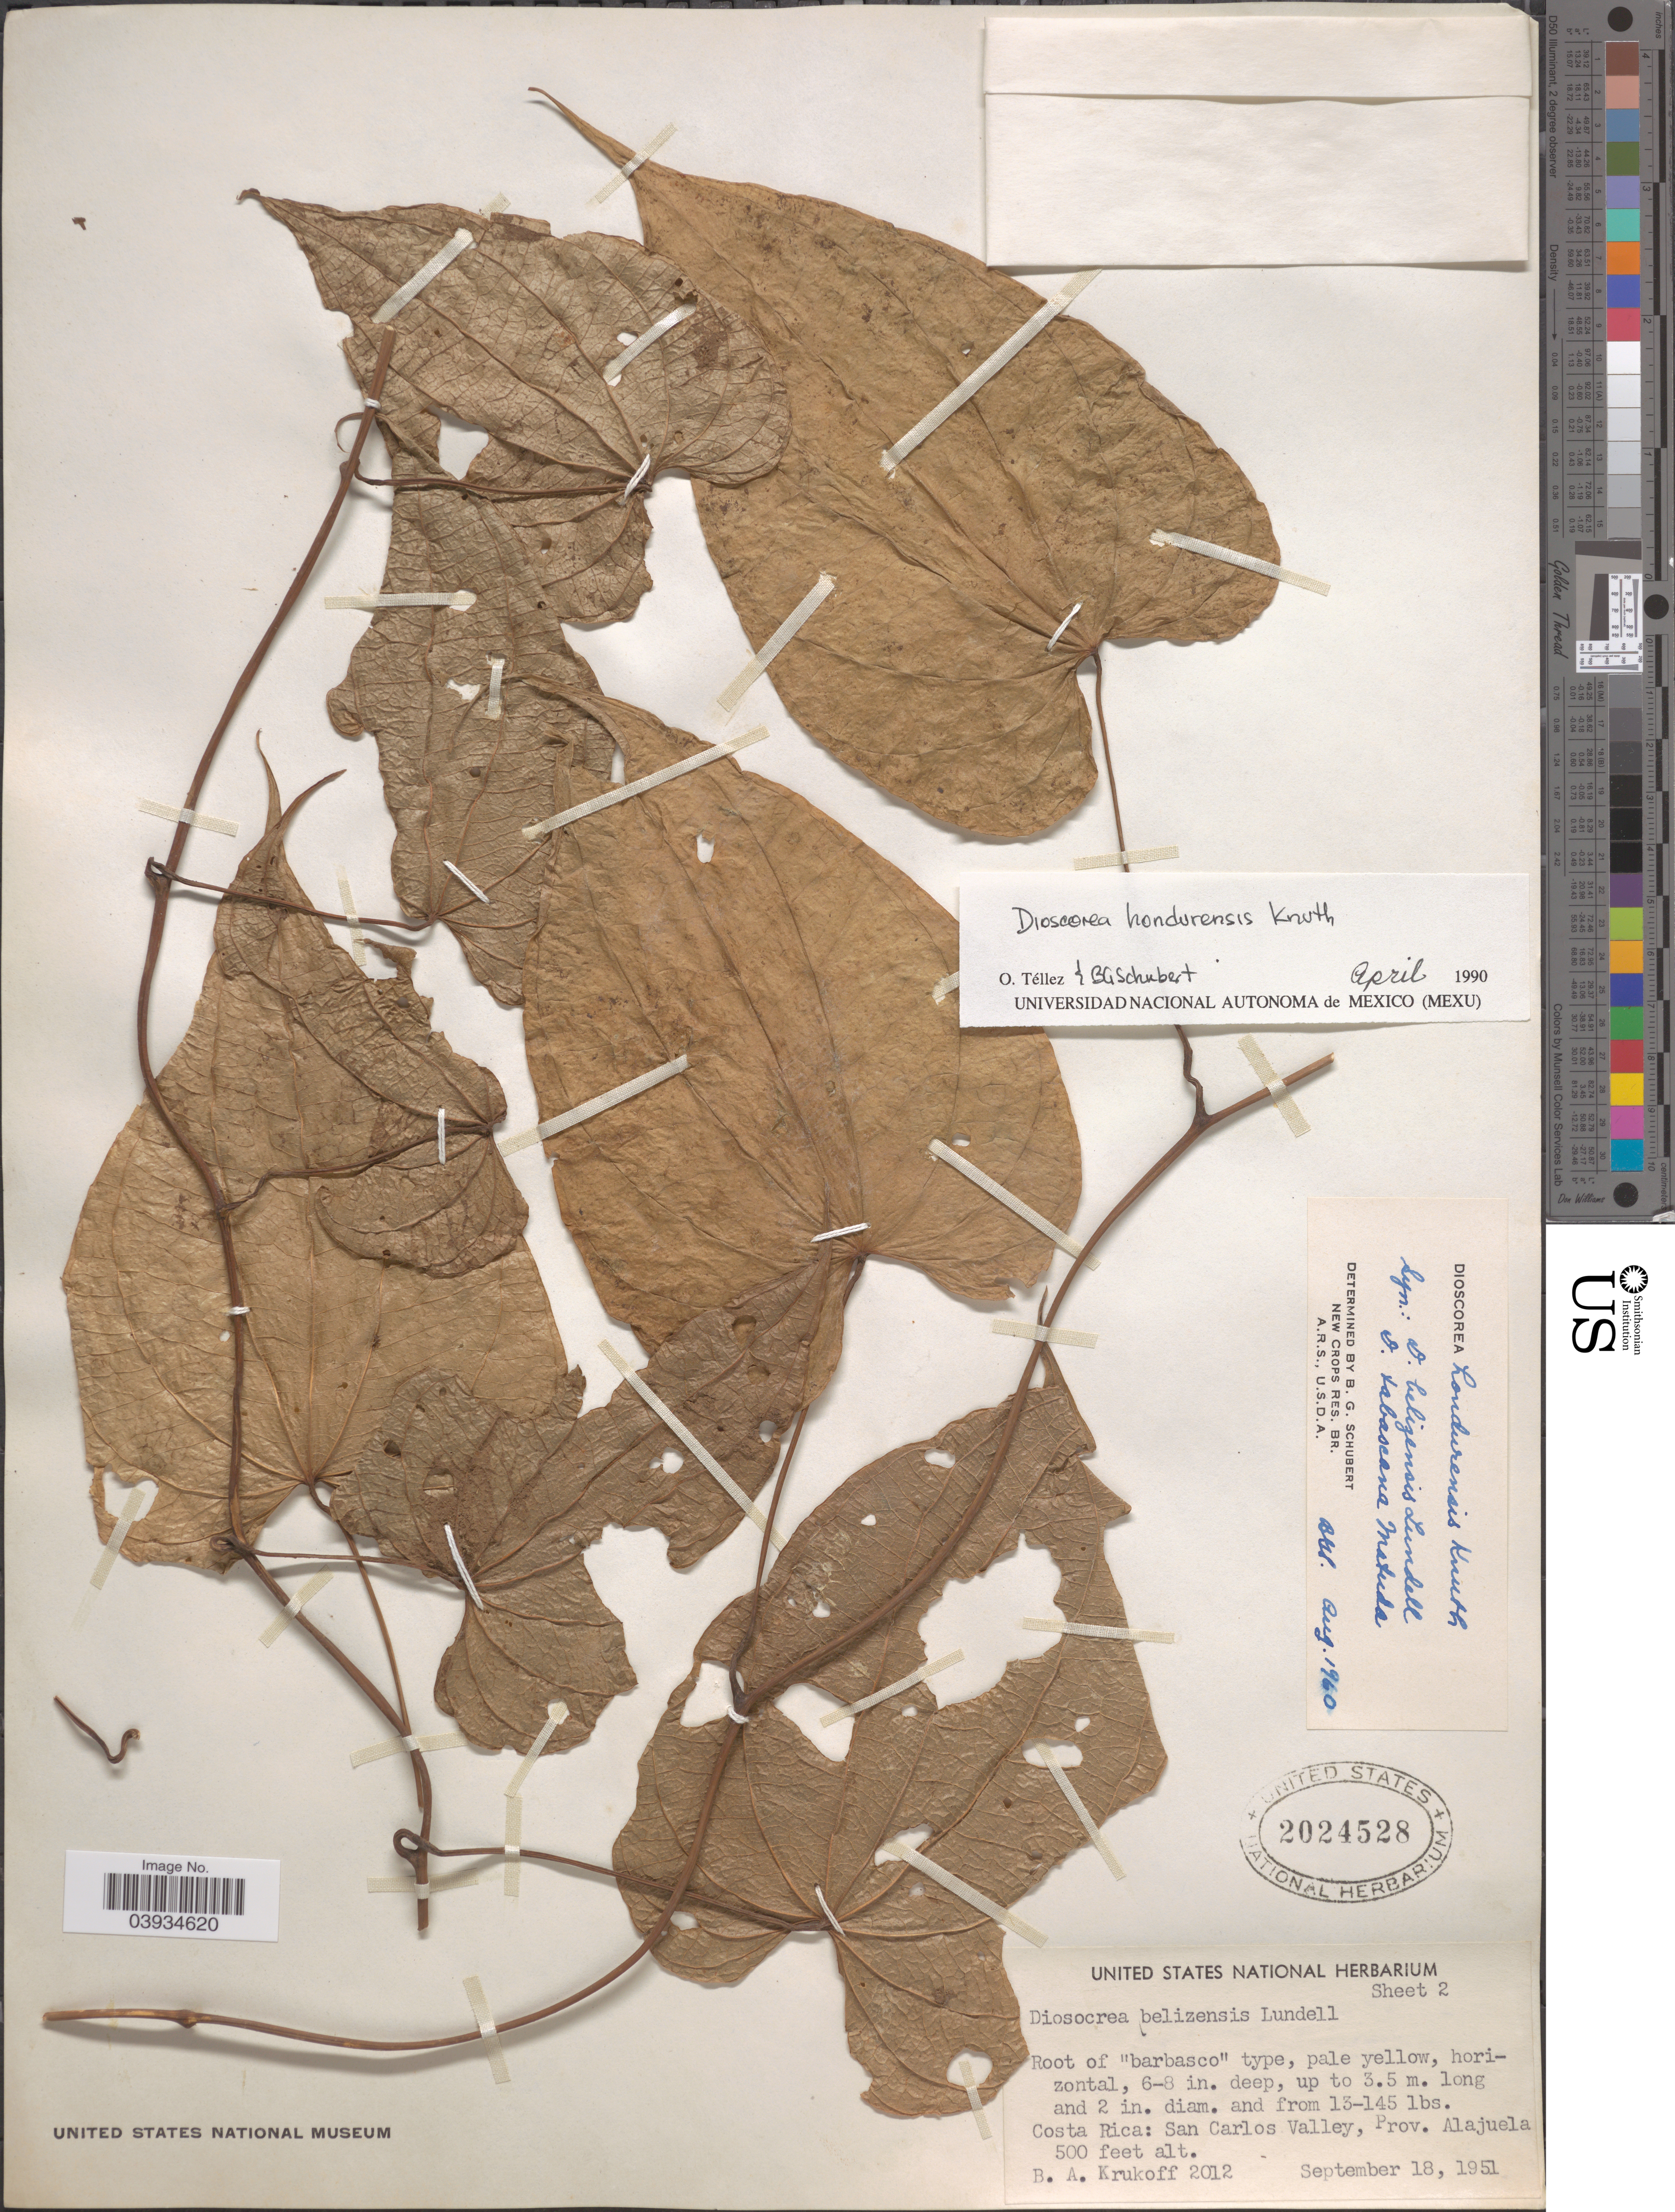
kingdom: Plantae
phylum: Tracheophyta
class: Liliopsida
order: Dioscoreales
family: Dioscoreaceae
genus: Dioscorea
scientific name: Dioscorea hondurensis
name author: R. Knuth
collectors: B. A. Krukoff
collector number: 2012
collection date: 1951-09-18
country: Costa Rica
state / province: Alajuela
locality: San Carlos Valley.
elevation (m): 152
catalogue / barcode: US 2024528